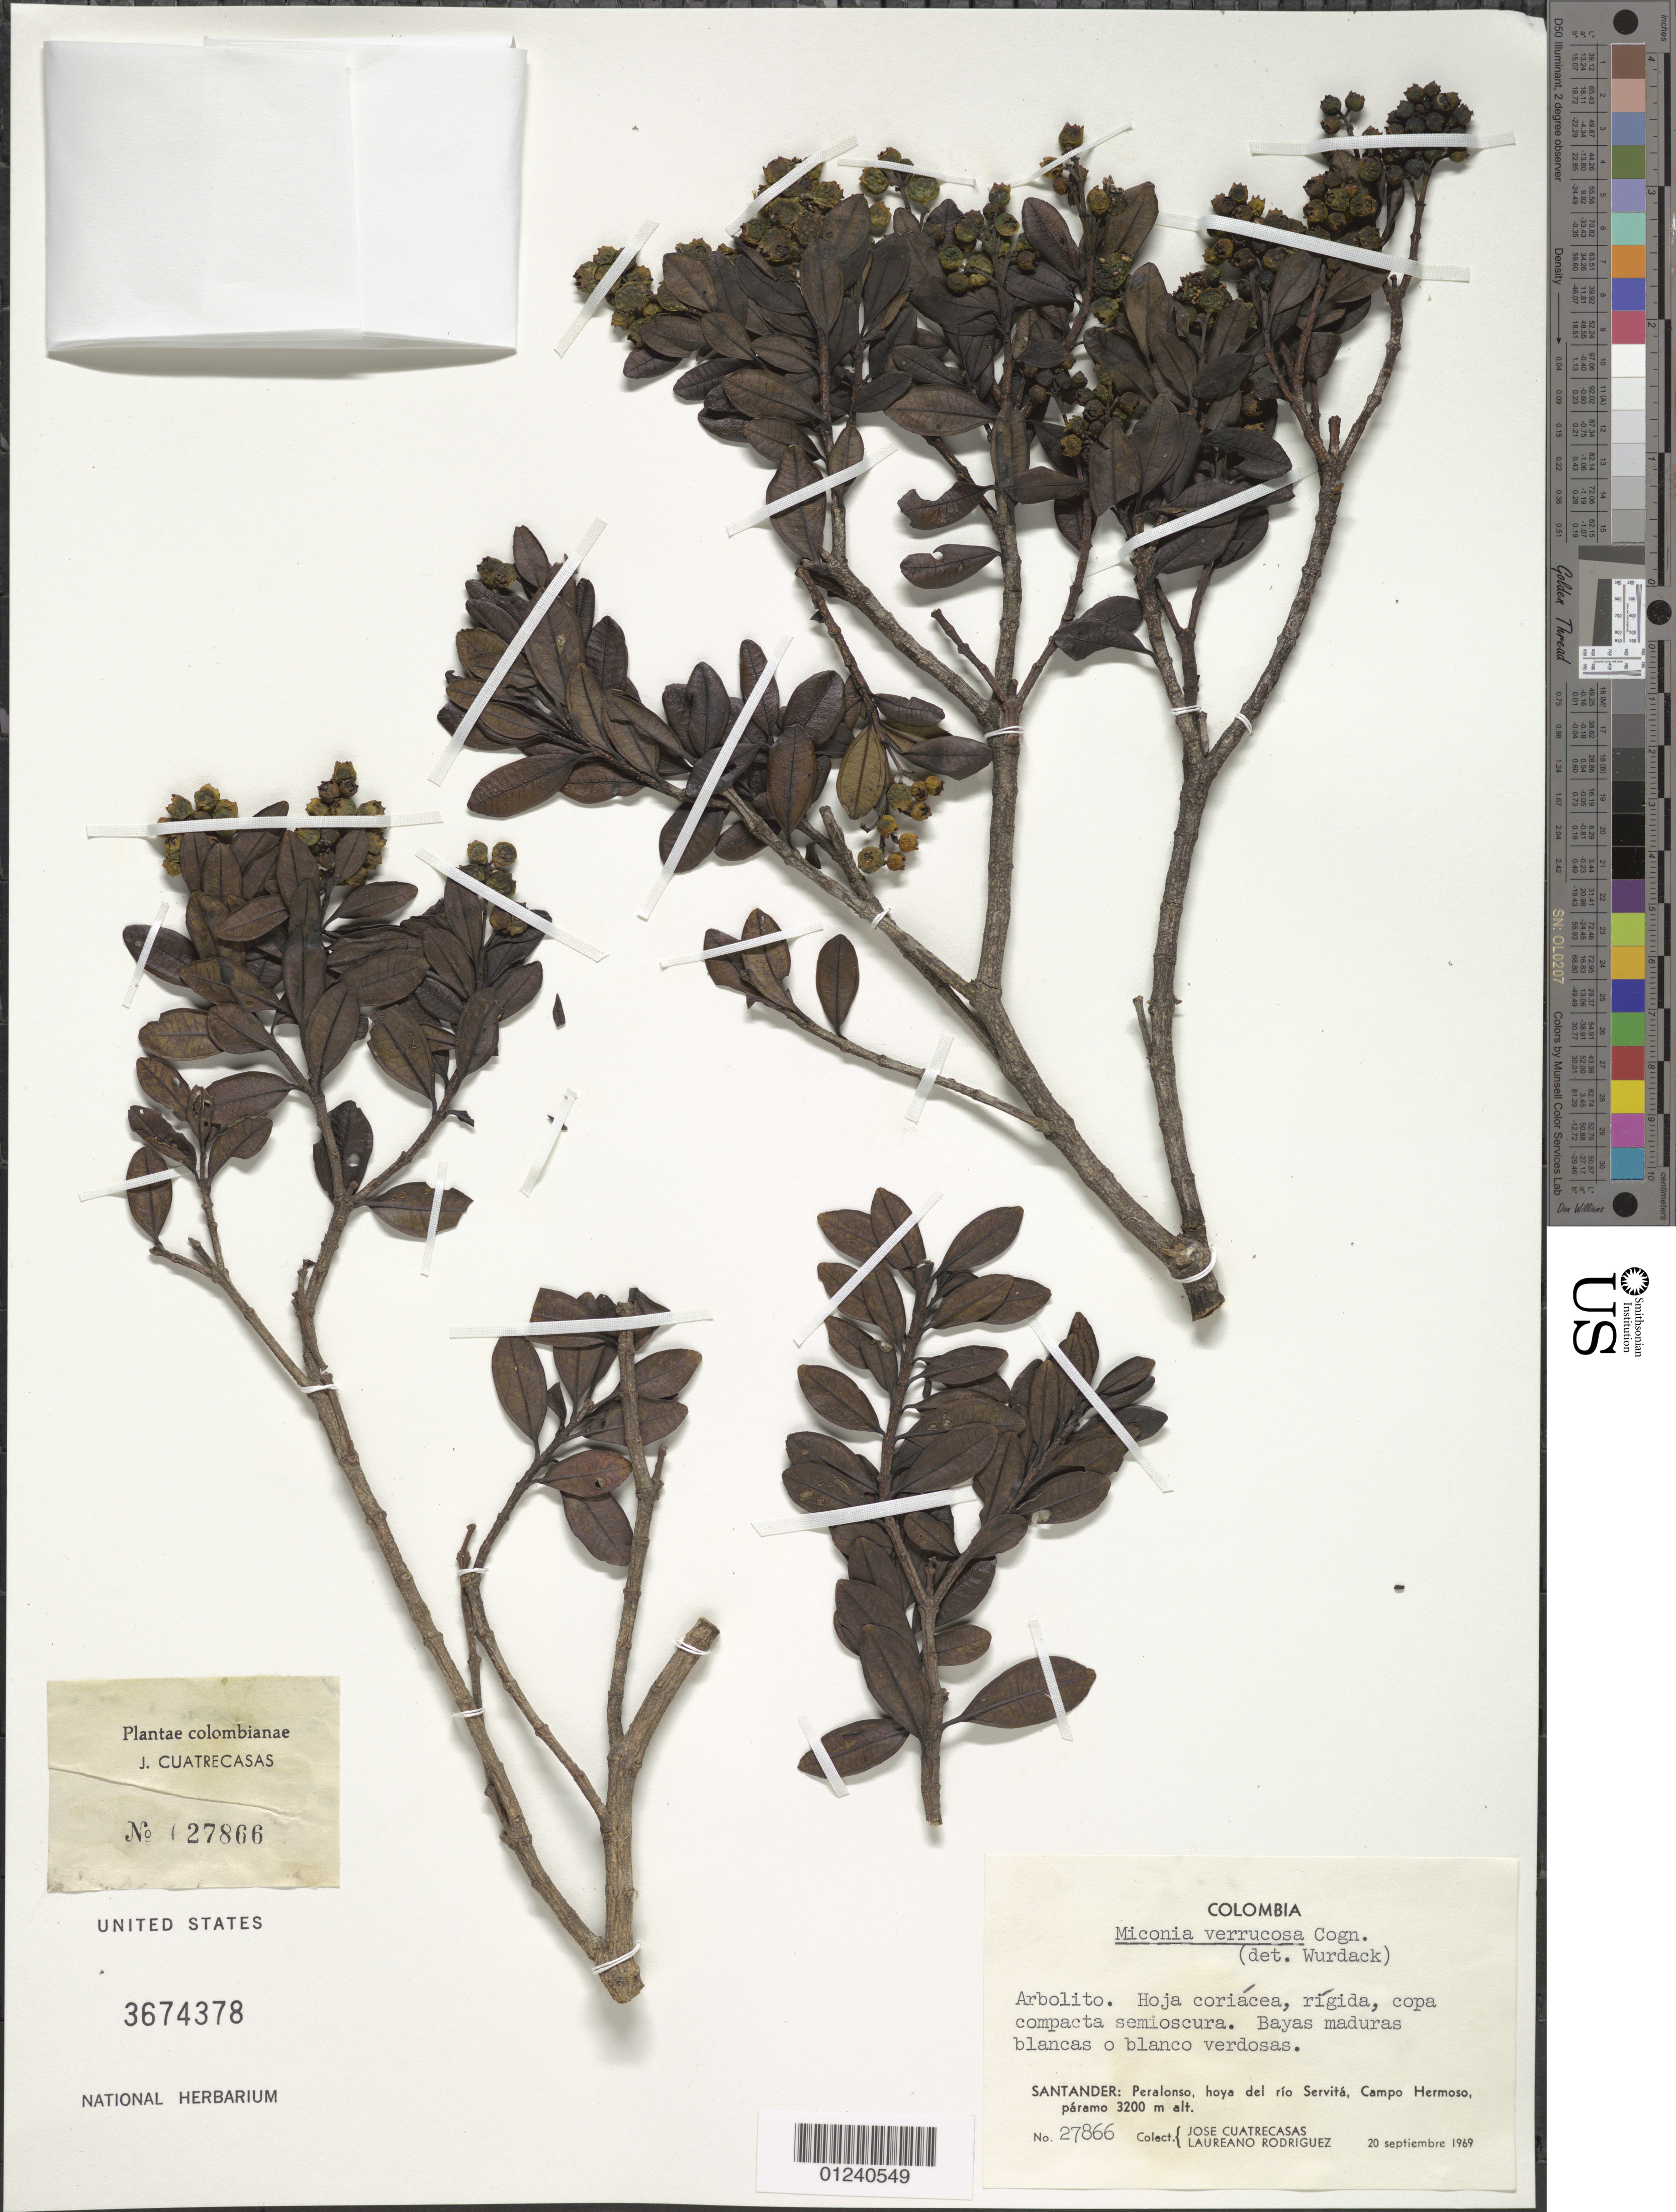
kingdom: Plantae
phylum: Tracheophyta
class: Magnoliopsida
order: Myrtales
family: Melastomataceae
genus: Miconia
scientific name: Miconia verrucosa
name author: Cogn.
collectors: J. Cuatrecasas & L. Rodriguez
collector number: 27866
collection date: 1969-09-20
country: Colombia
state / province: Santander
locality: Peralonso, hoya del rio Servita, Campo Hermoso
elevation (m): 3200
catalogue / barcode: US 3674378